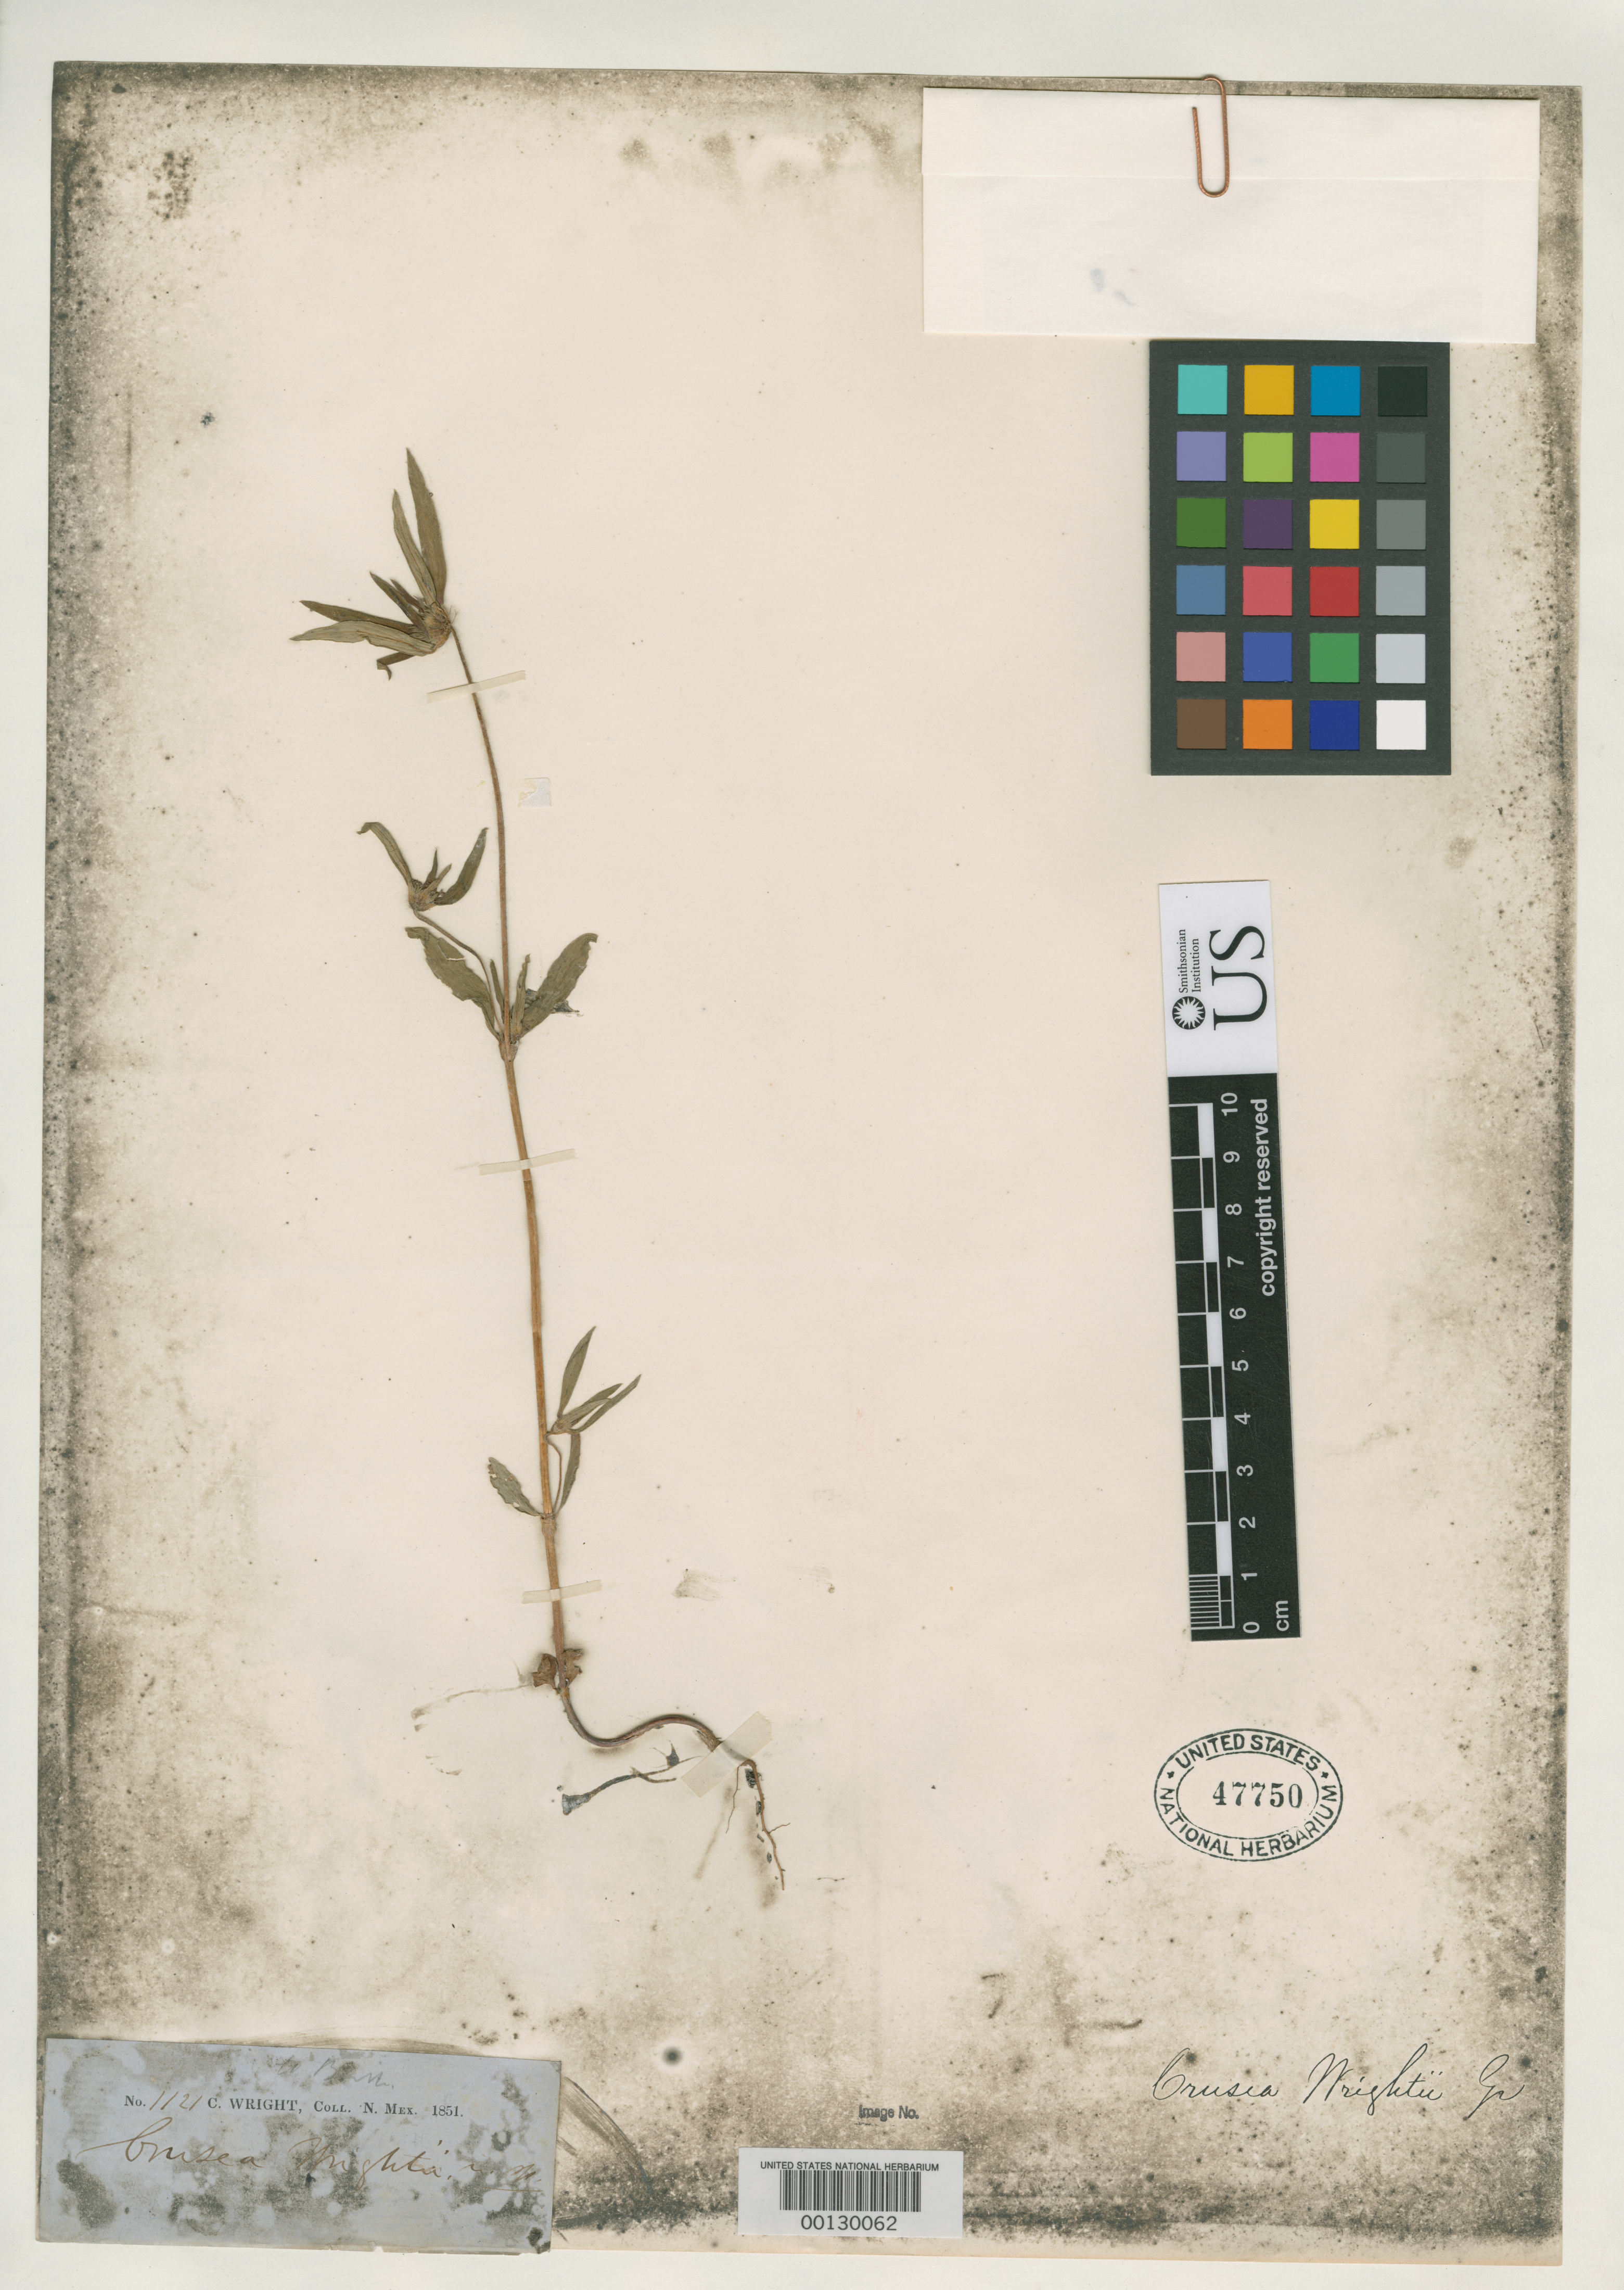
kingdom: Plantae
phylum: Tracheophyta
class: Magnoliopsida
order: Gentianales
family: Rubiaceae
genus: Crusea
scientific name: Crusea wrightii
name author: A. Gray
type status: Type Collection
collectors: C. Wright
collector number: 1121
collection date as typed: Sep 1851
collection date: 1851-09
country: Mexico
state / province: Sonora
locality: Near Santa Cruz.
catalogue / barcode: US 47750